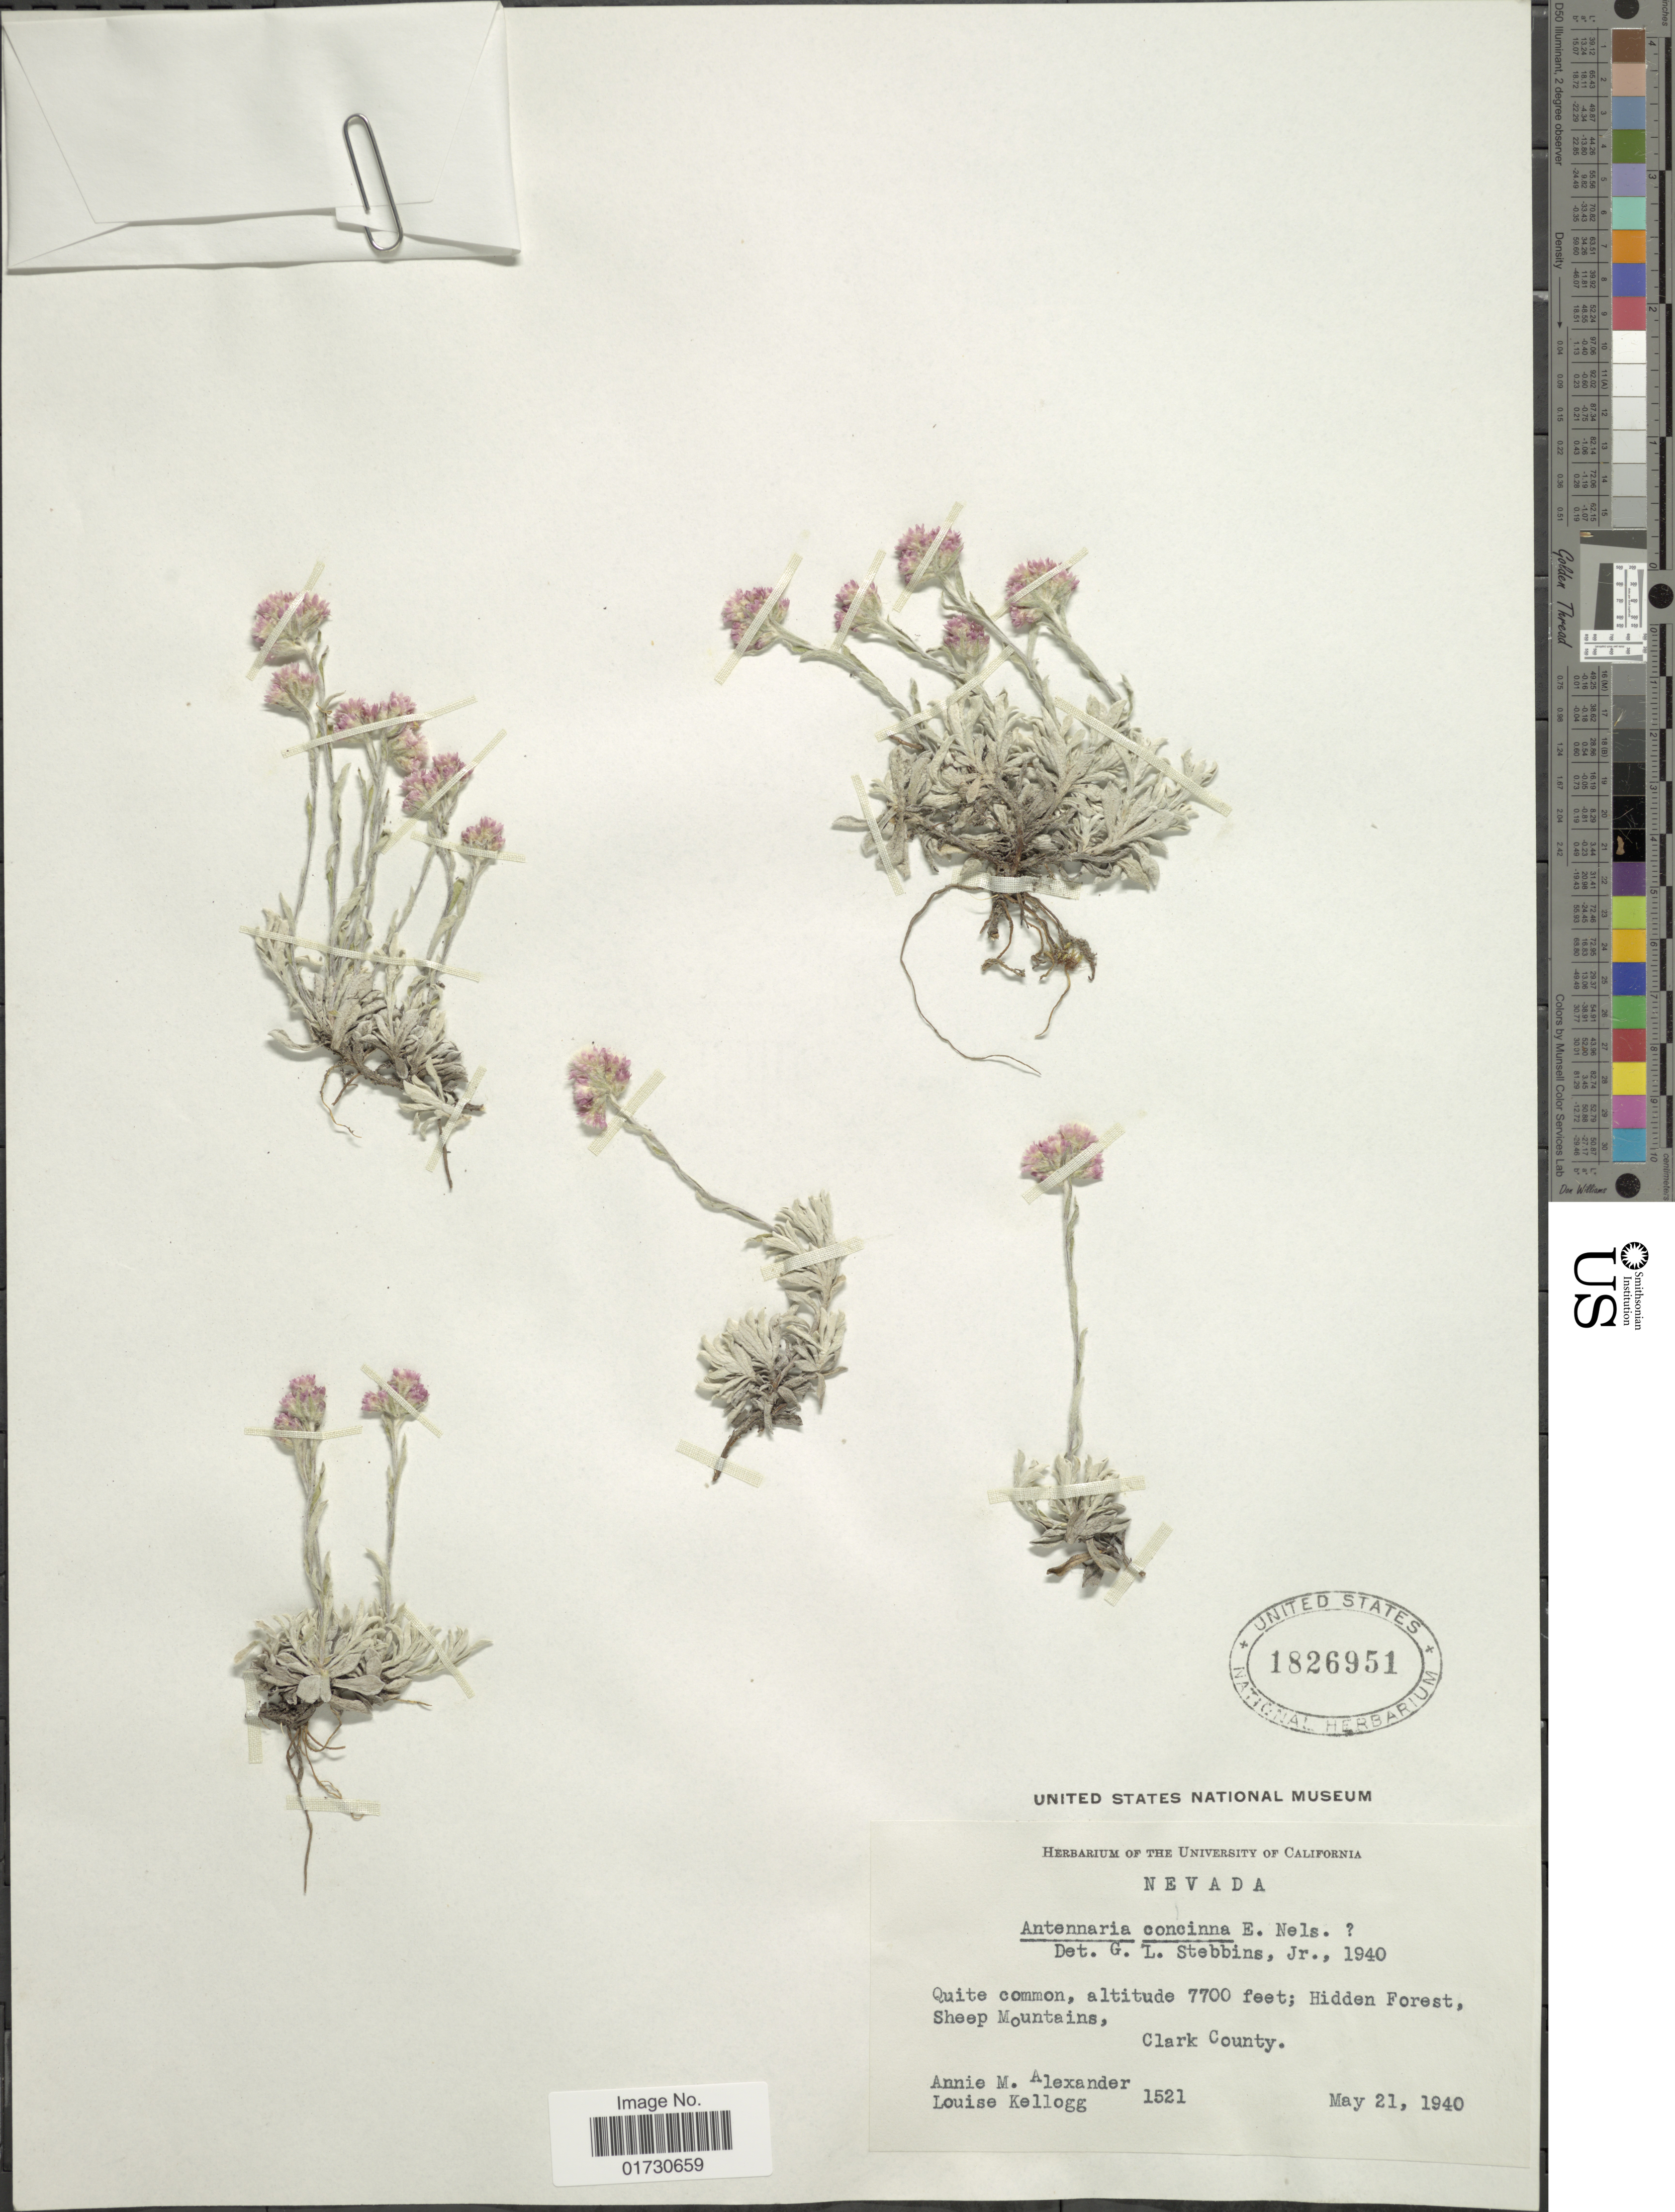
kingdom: Plantae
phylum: Tracheophyta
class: Magnoliopsida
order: Asterales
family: Asteraceae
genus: Antennaria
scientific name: Antennaria concinna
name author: E.E. Nelson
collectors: A. M. Alexander & L. Kellogg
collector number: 1521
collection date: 1940-05-21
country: United States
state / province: Nevada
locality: Hidden Forest, Sheep Mountains, Clark County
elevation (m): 2347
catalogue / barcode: US 1826951